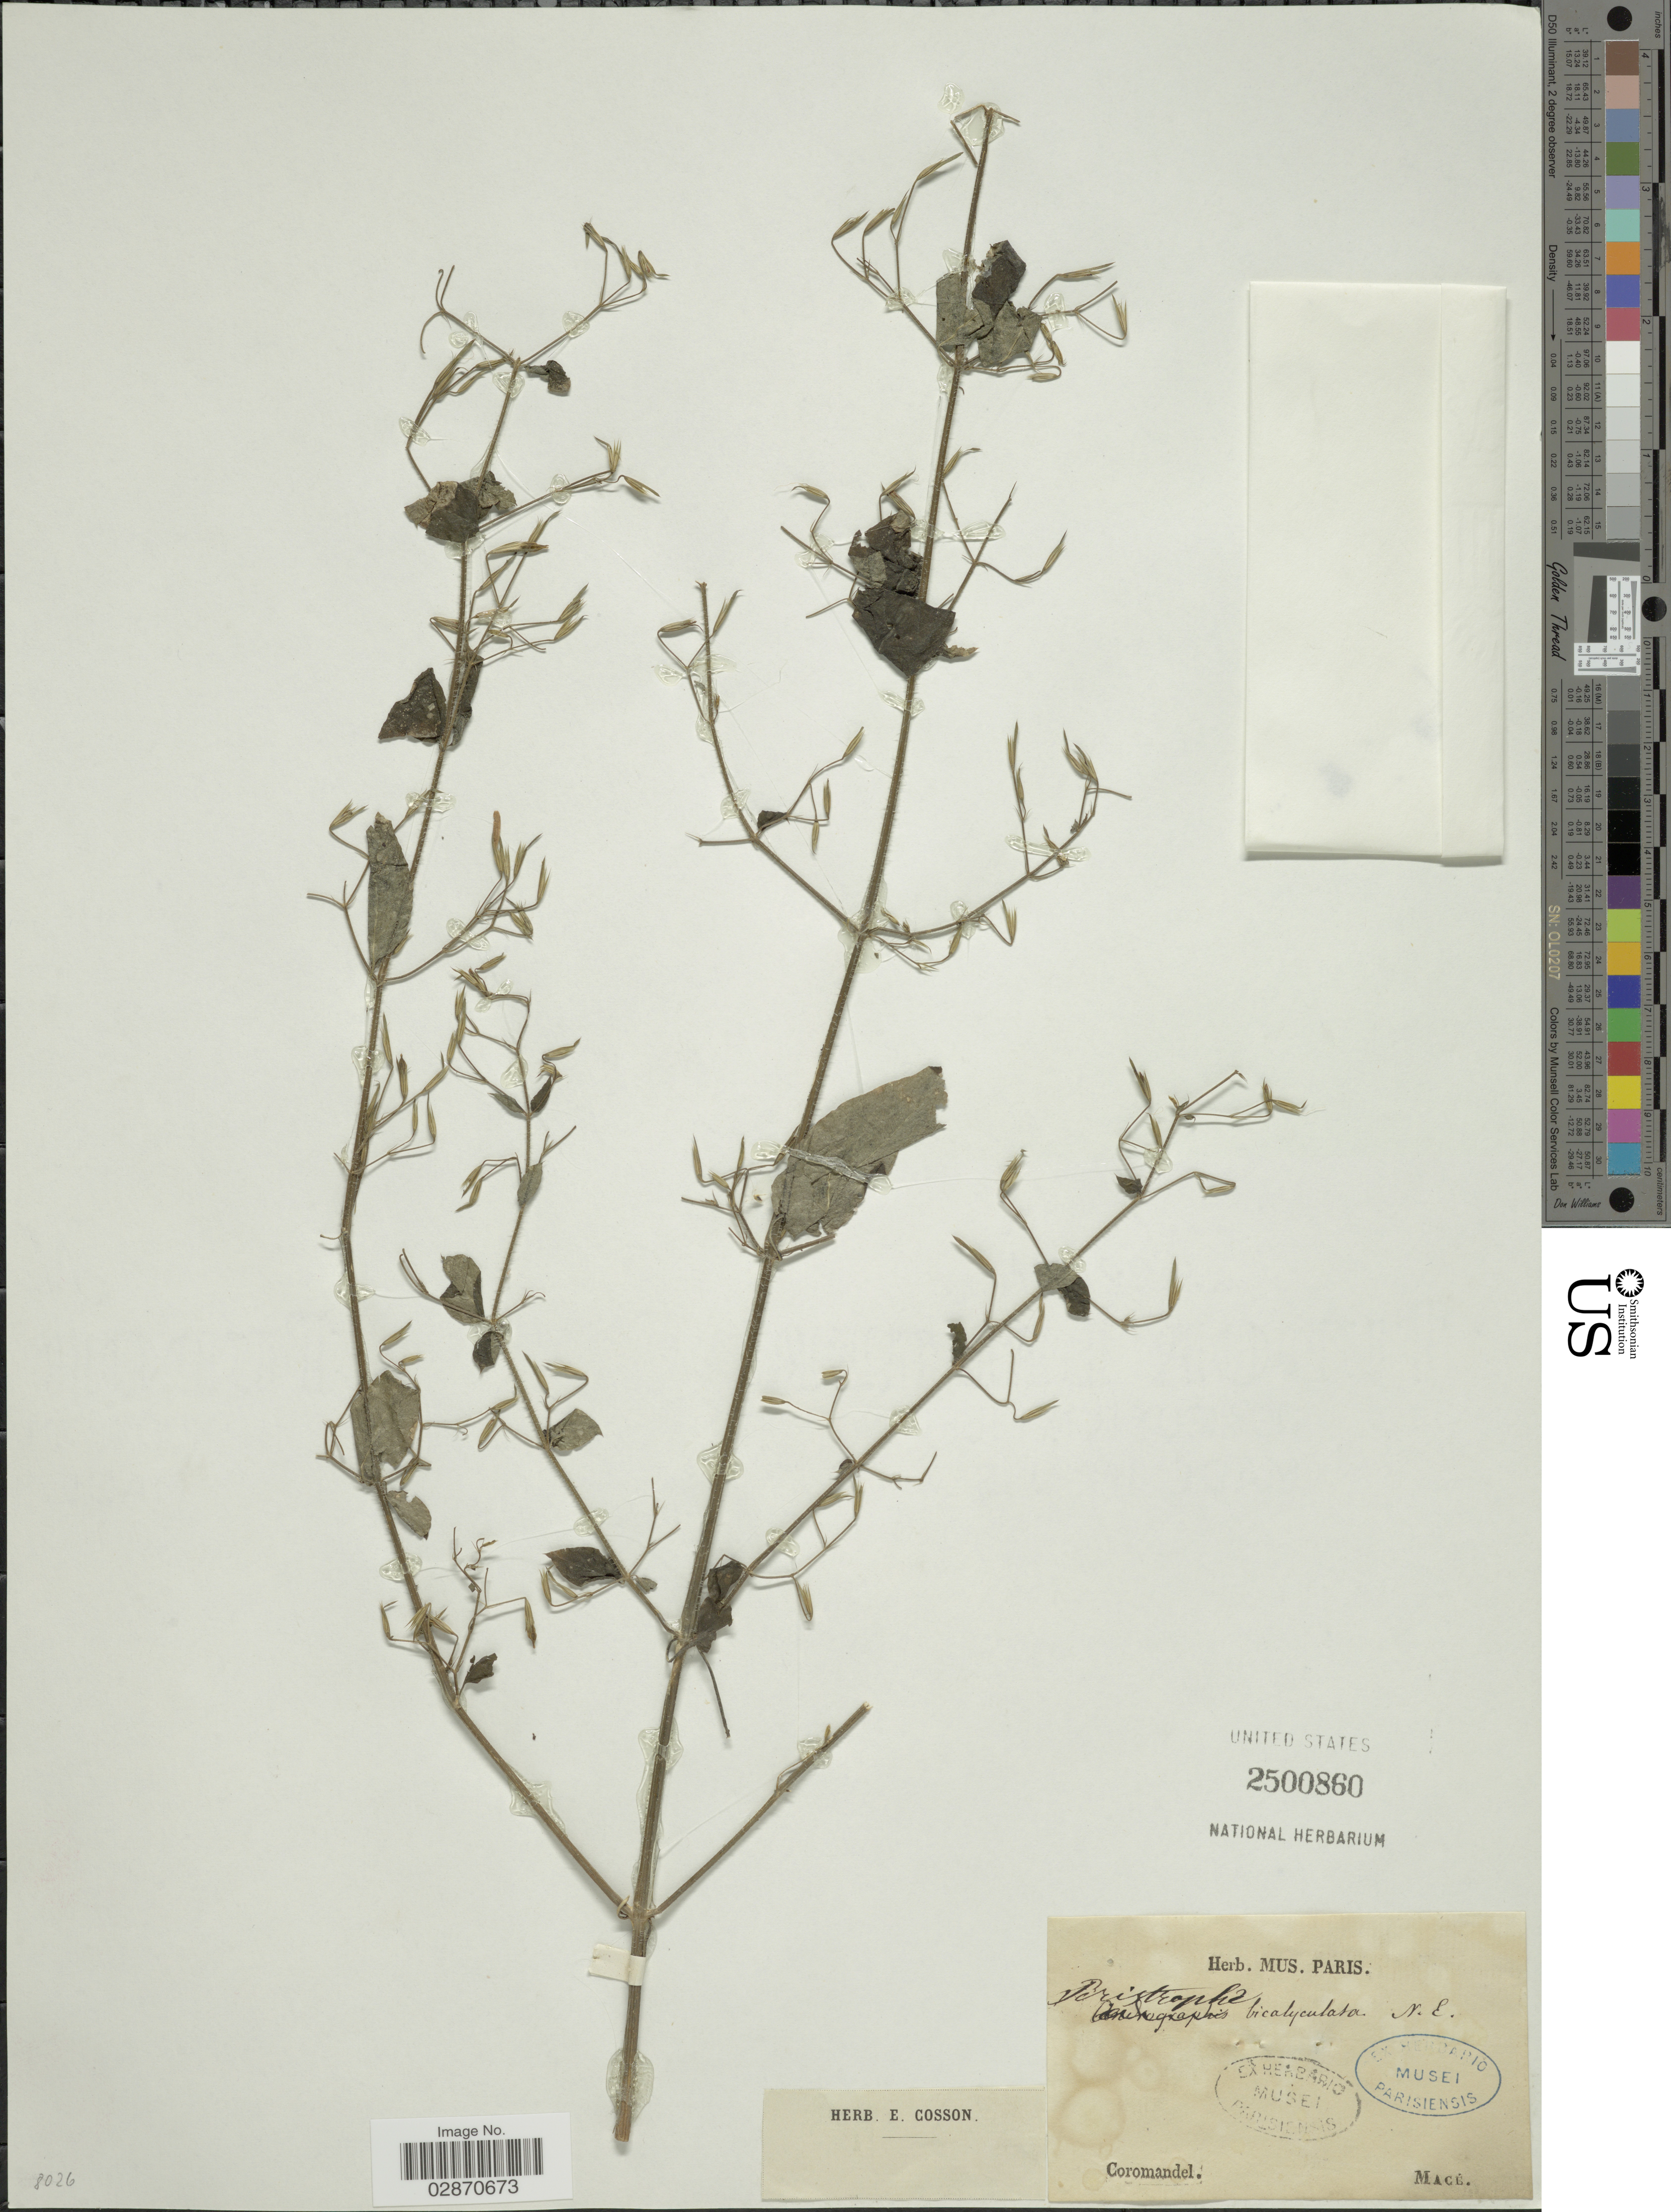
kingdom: Plantae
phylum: Tracheophyta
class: Magnoliopsida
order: Lamiales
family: Acanthaceae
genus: Peristrophe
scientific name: Peristrophe bicalyculata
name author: (Retz.) Nees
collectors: Mace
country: India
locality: Coromandel.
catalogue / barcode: US 2500860